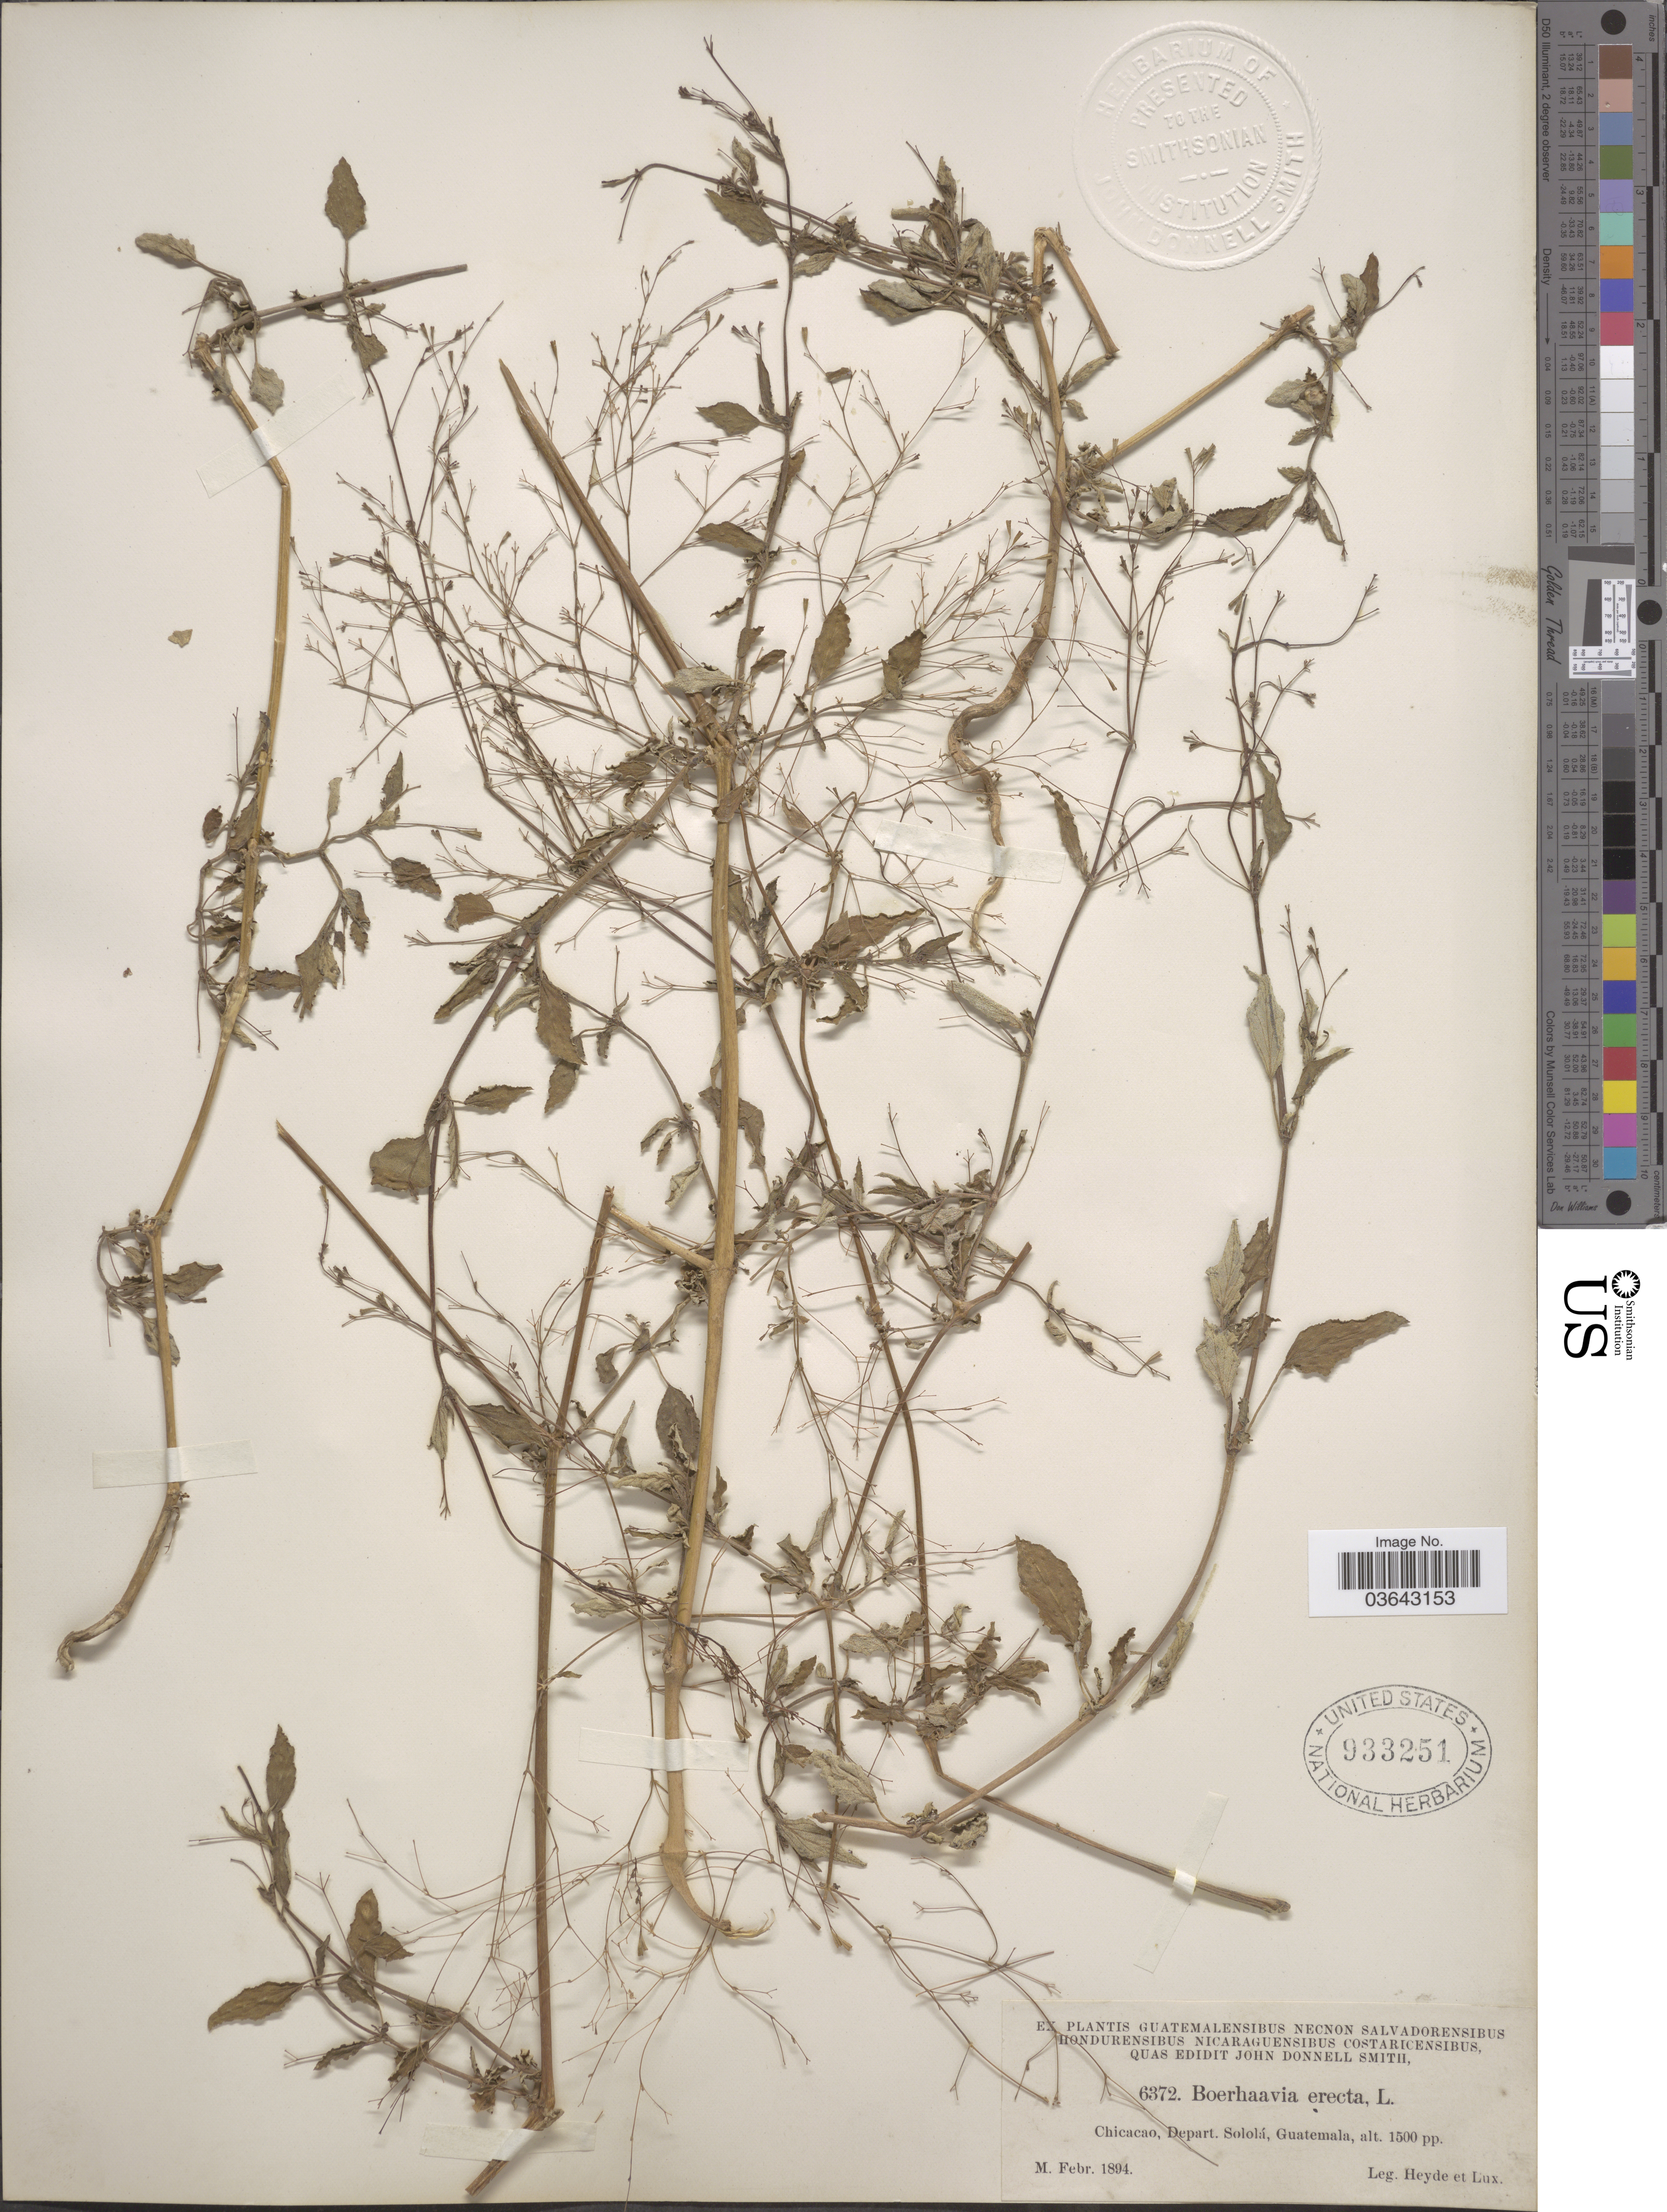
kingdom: Plantae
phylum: Tracheophyta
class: Magnoliopsida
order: Caryophyllales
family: Nyctaginaceae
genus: Boerhavia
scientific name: Boerhavia erecta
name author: L.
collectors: Heyde & Lux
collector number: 6372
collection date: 1894-02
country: Guatemala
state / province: Sololá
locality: Chicacao, Depart. Sololá.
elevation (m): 457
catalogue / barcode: US 933251